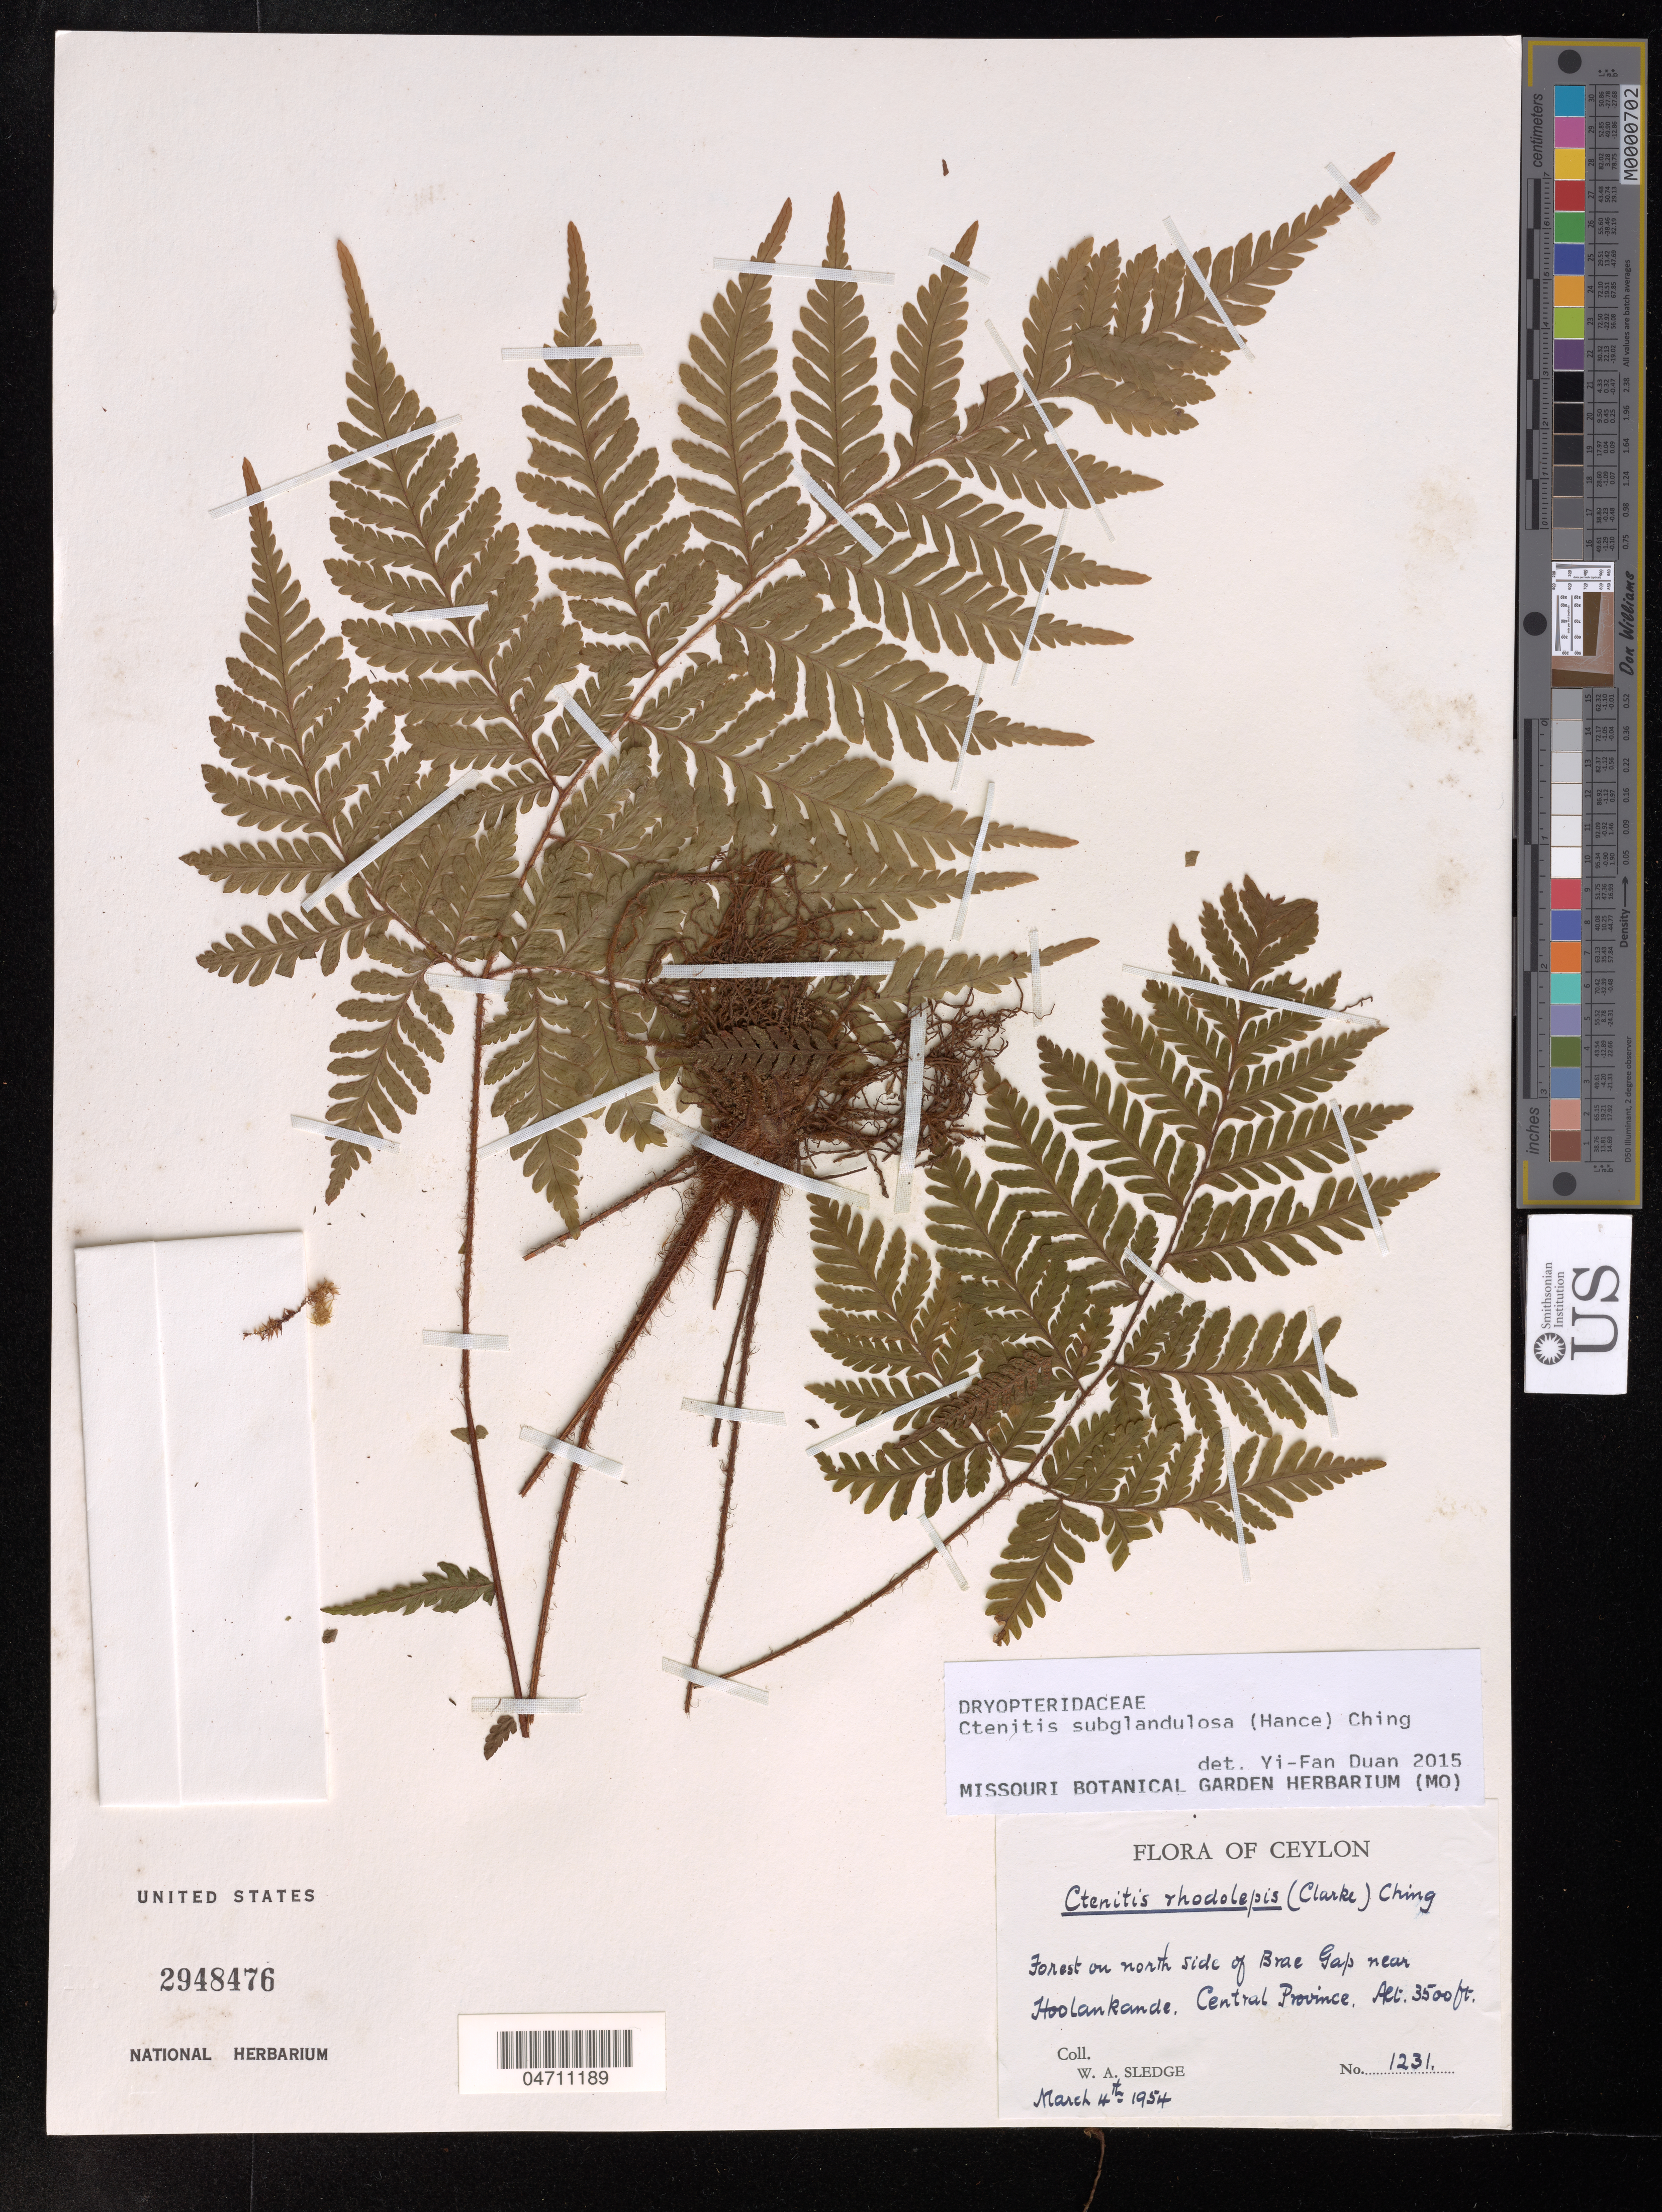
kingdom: Plantae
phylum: Tracheophyta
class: Polypodiopsida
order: Polypodiales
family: Dryopteridaceae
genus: Ctenitis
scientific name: Ctenitis subglandulosa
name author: (Hance) Ching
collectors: W. Sledge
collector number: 1231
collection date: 1954-03-04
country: Sri Lanka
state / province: Central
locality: Forest on north side of Brae Gap near Hoolankande.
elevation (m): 1067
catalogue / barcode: US 2948476